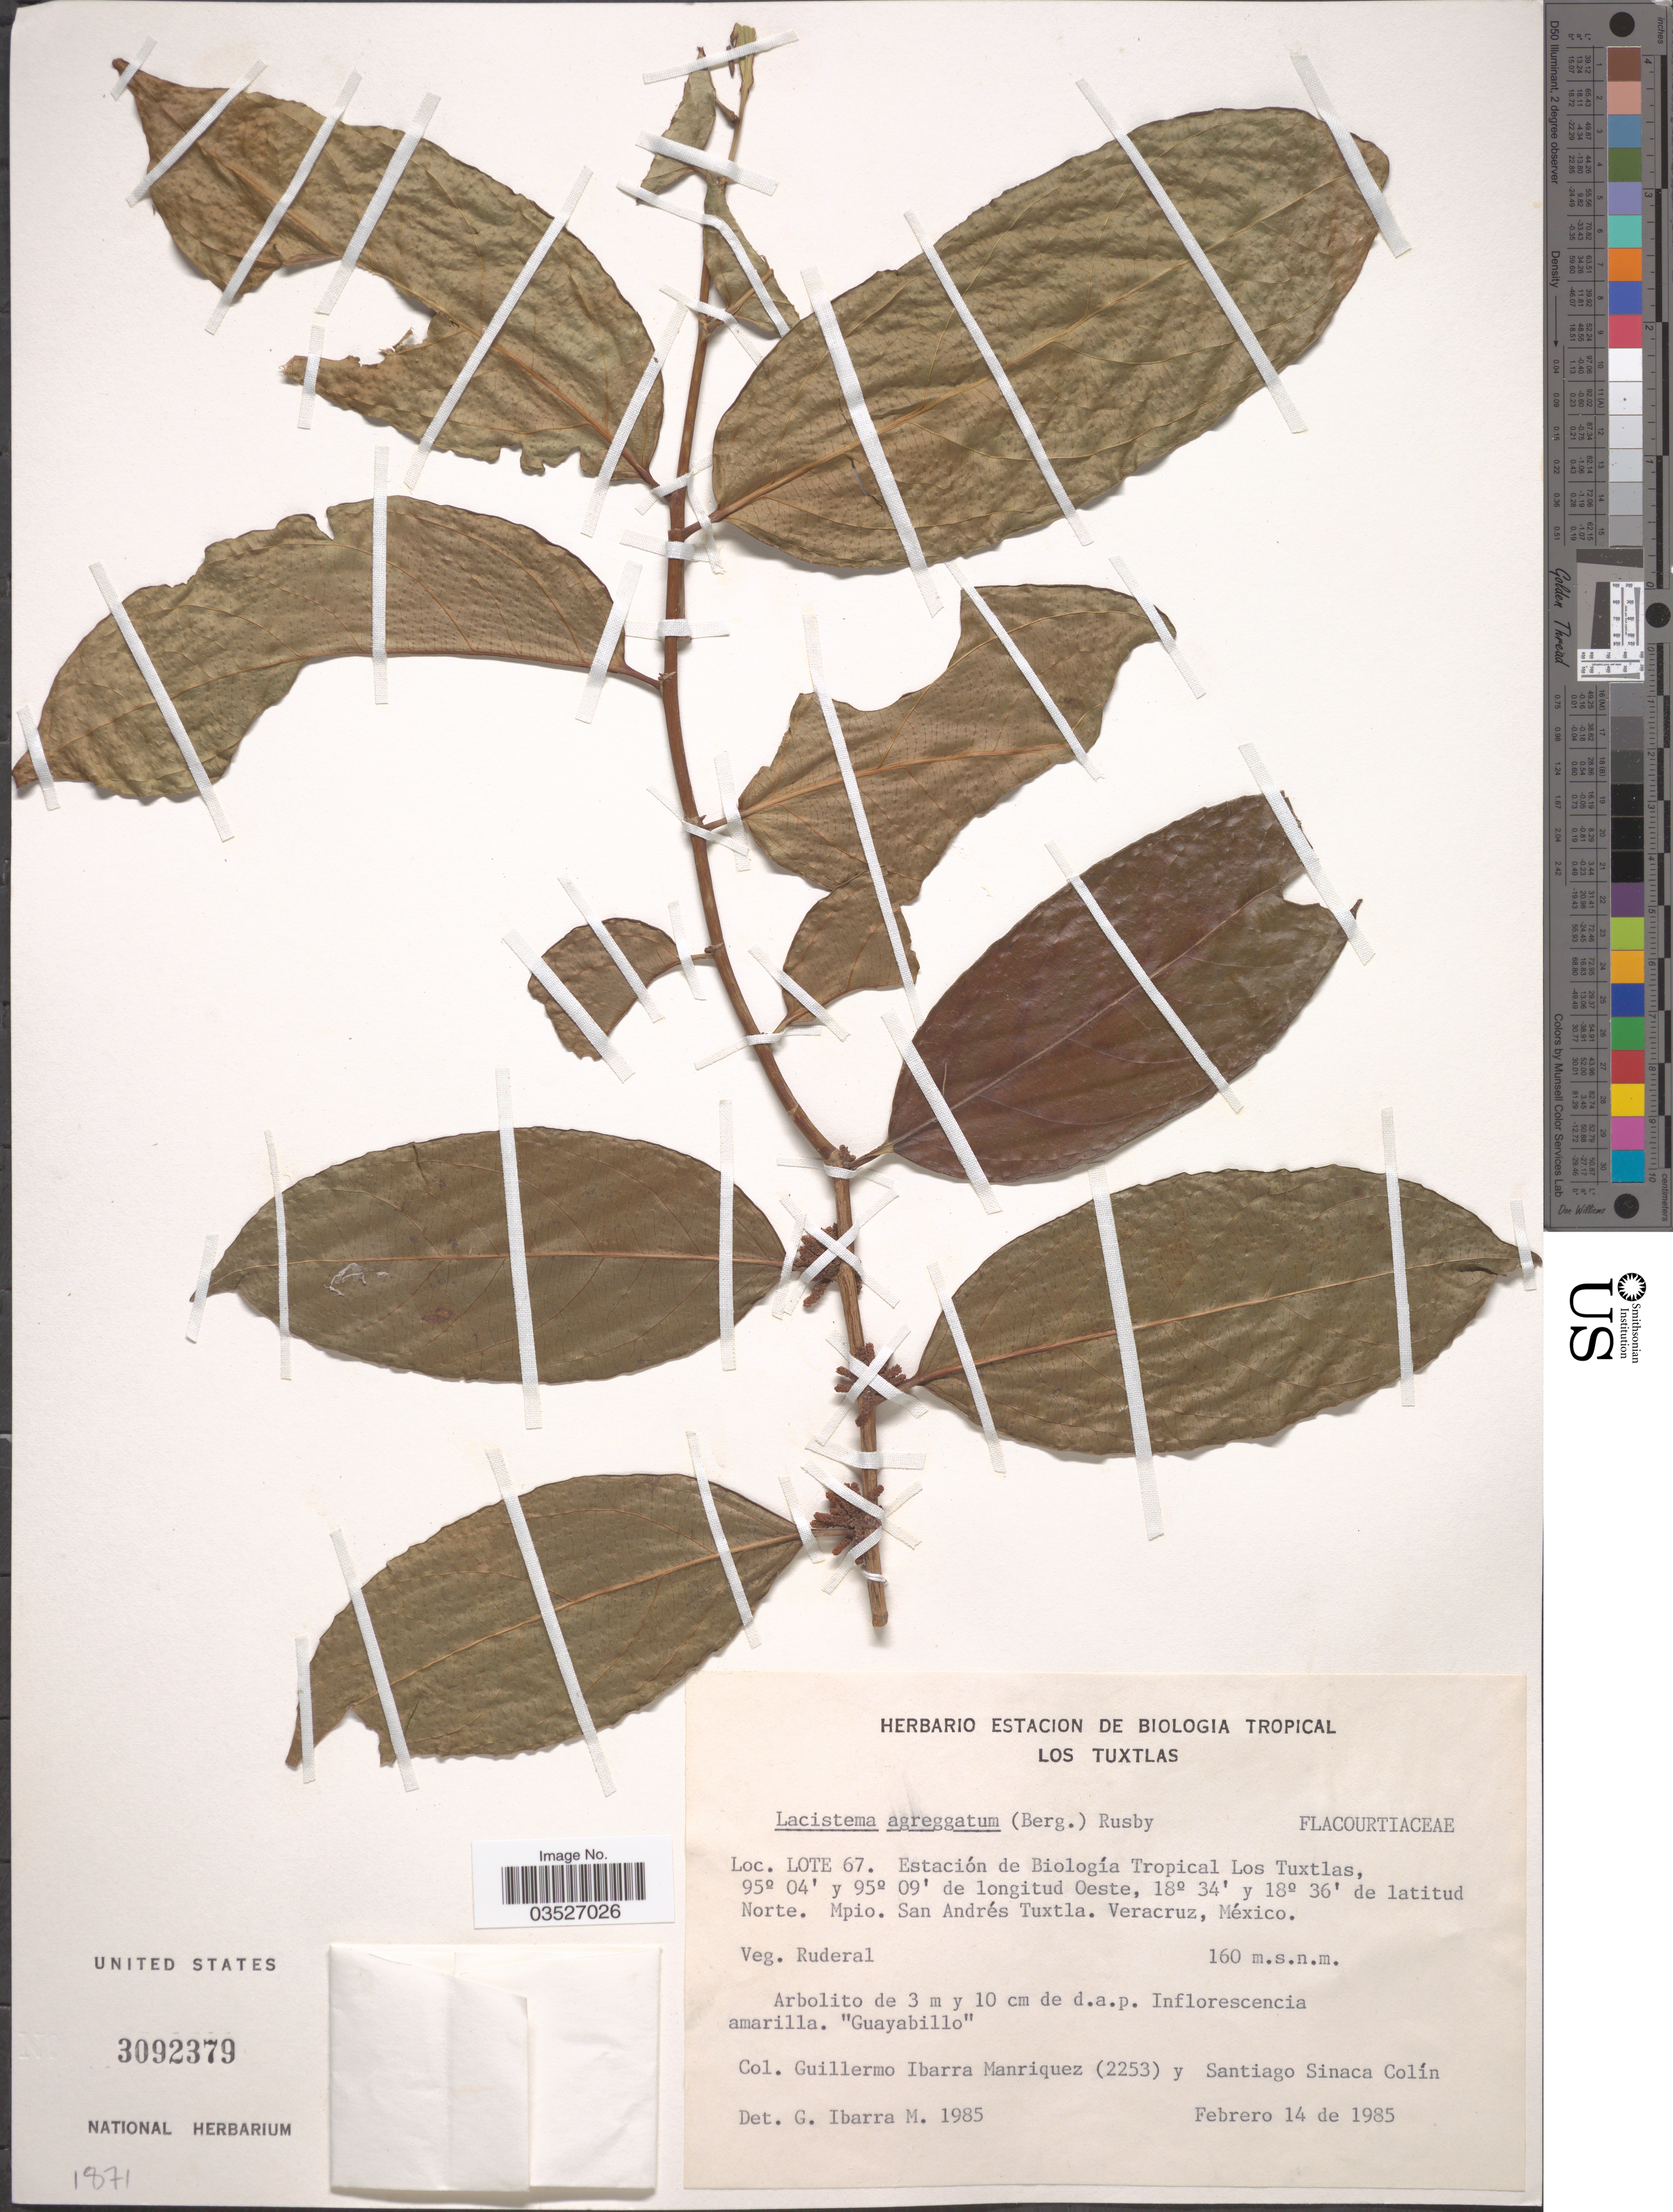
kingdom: Plantae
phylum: Tracheophyta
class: Magnoliopsida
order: Malpighiales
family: Lacistemataceae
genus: Lacistema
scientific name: Lacistema aggregatum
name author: (P.J. Bergius) Rusby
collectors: G. Ibarra M. & S. Sinaca-Colin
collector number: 2253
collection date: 1985-02-14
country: Mexico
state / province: Veracruz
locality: Los Tuxtlas. Lote 67. Estación de Biología Tropical Los Tuxtlas. Mpio. San Andrés Tuxtla. Veracruz.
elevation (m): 160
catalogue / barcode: US 3092379